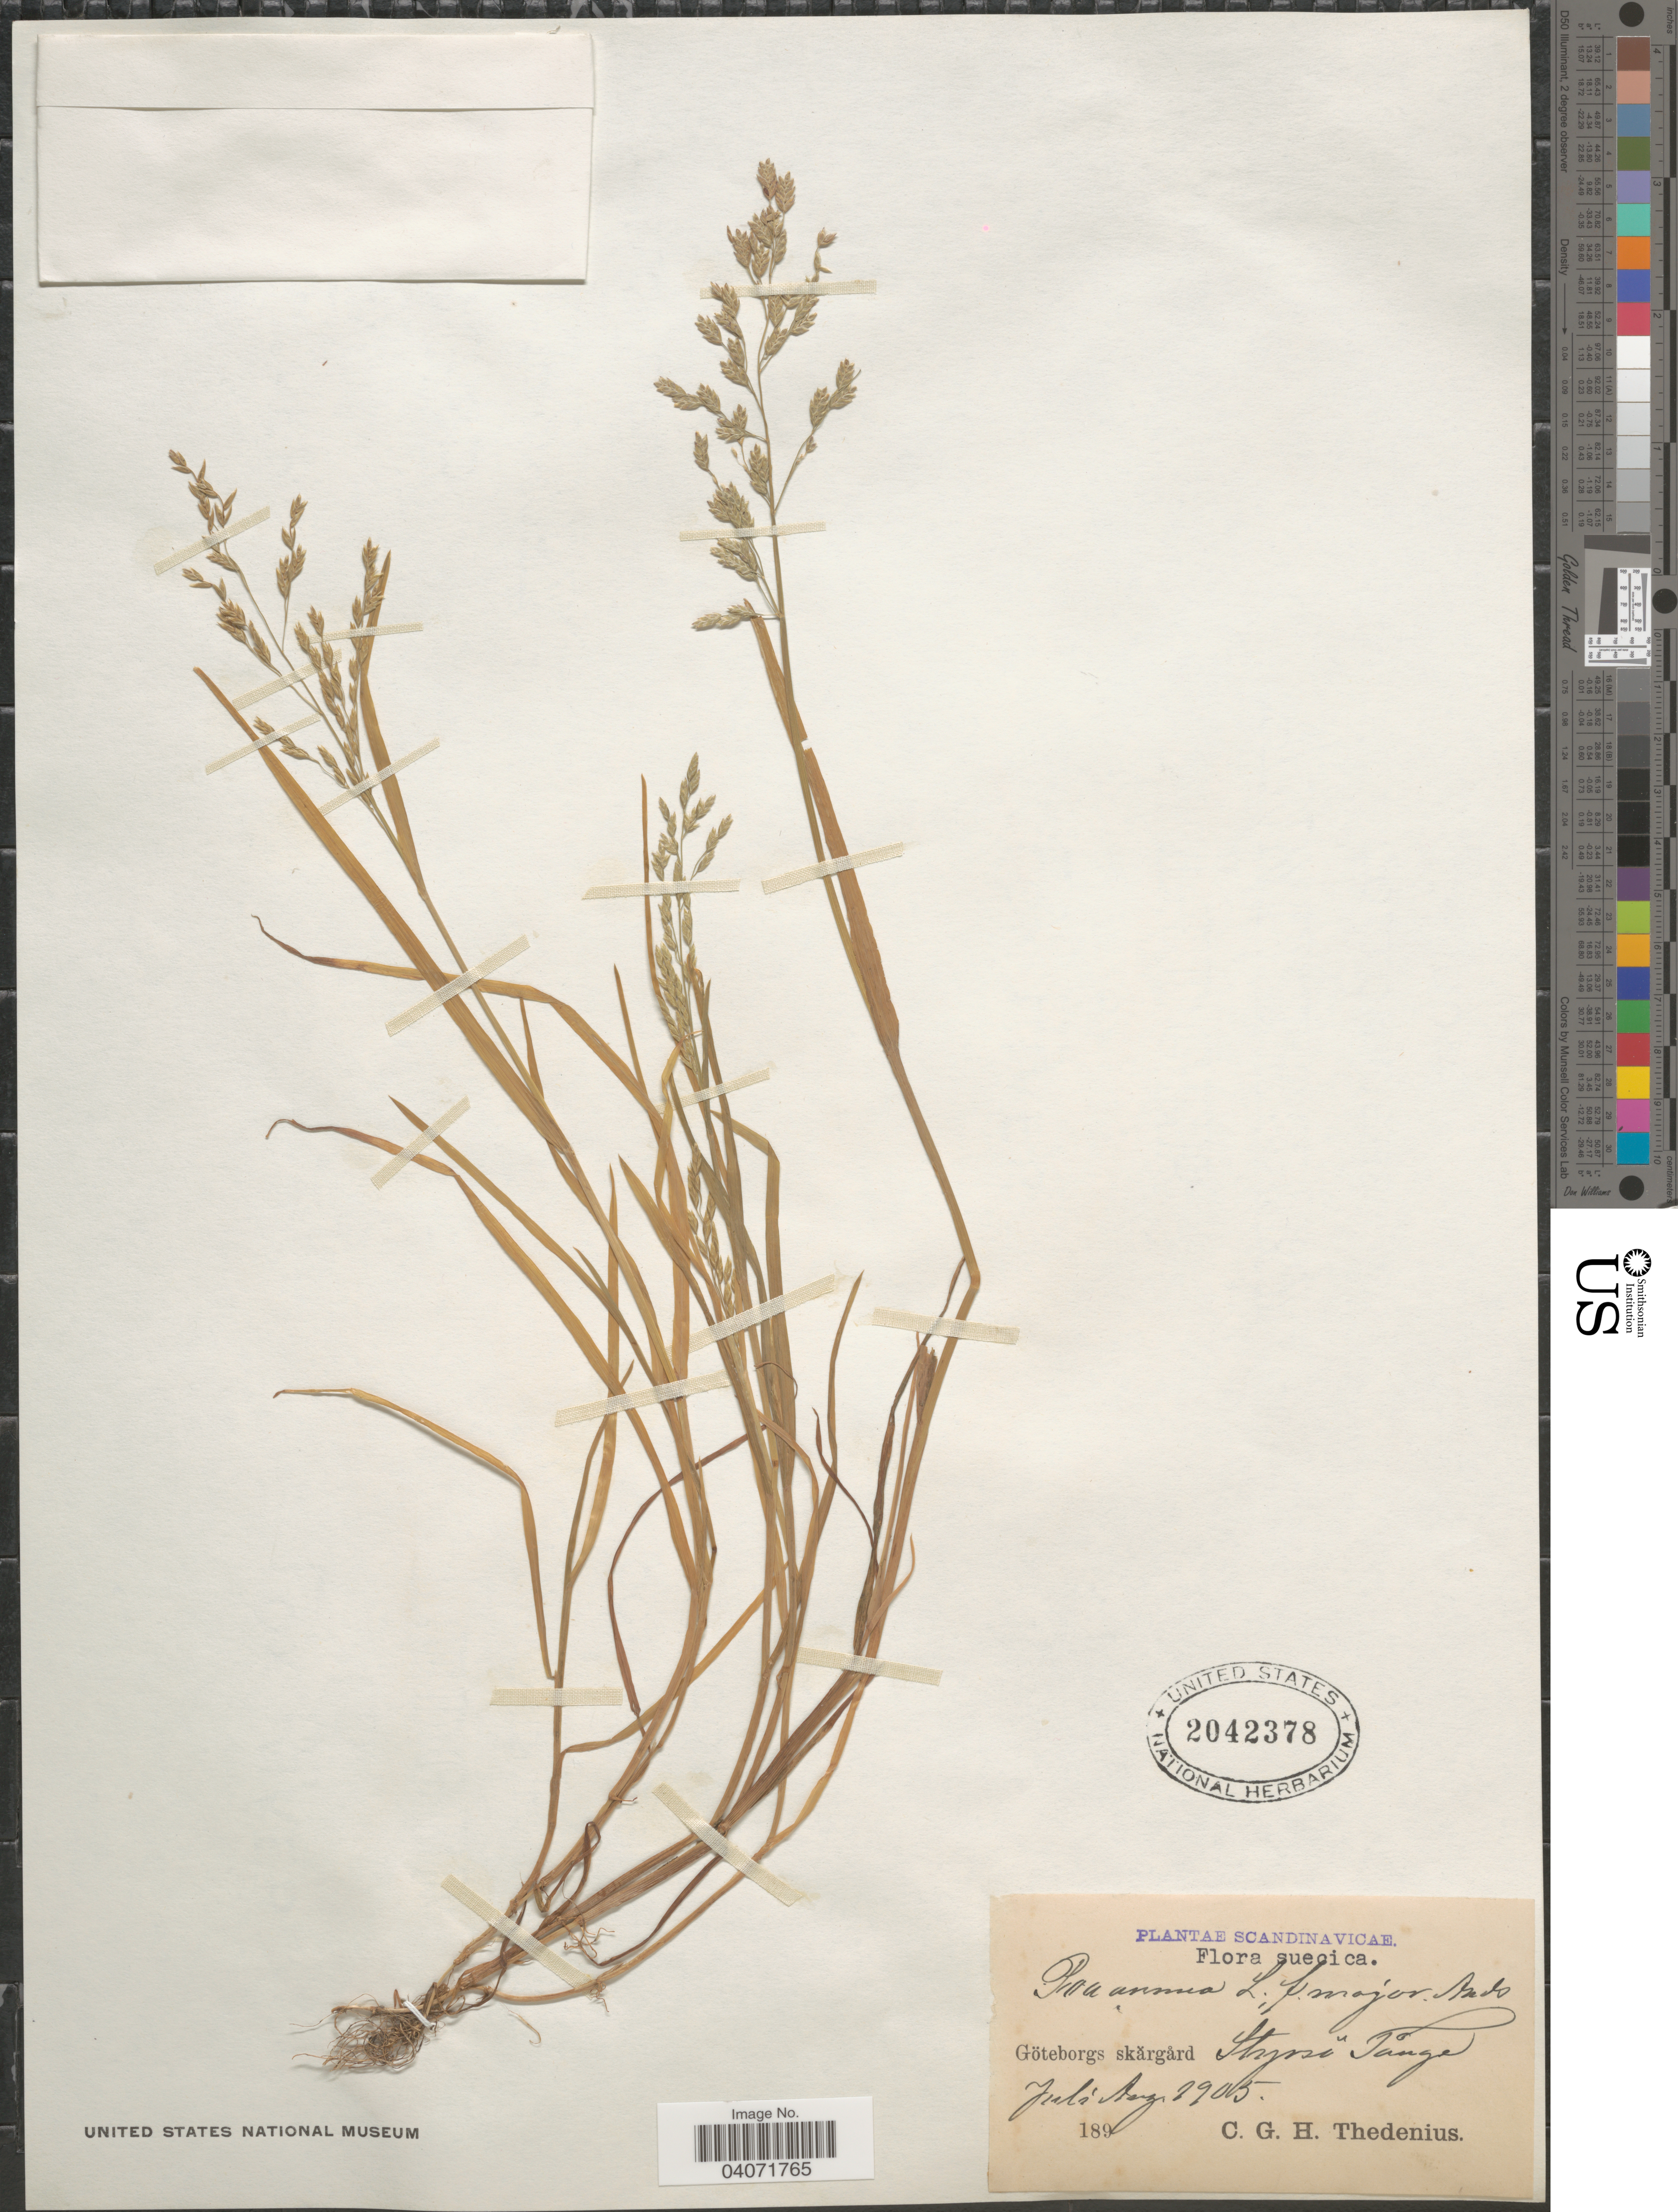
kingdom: Plantae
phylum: Tracheophyta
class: Liliopsida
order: Poales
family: Poaceae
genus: Poa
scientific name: Poa annua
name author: L.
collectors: C. Thedenius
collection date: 1905-07/1905-08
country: Sweden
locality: Scandinavicae. Suecica. Göteborgs skǎrgård Styrsö Tånge [=Tången].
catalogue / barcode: US 2042378